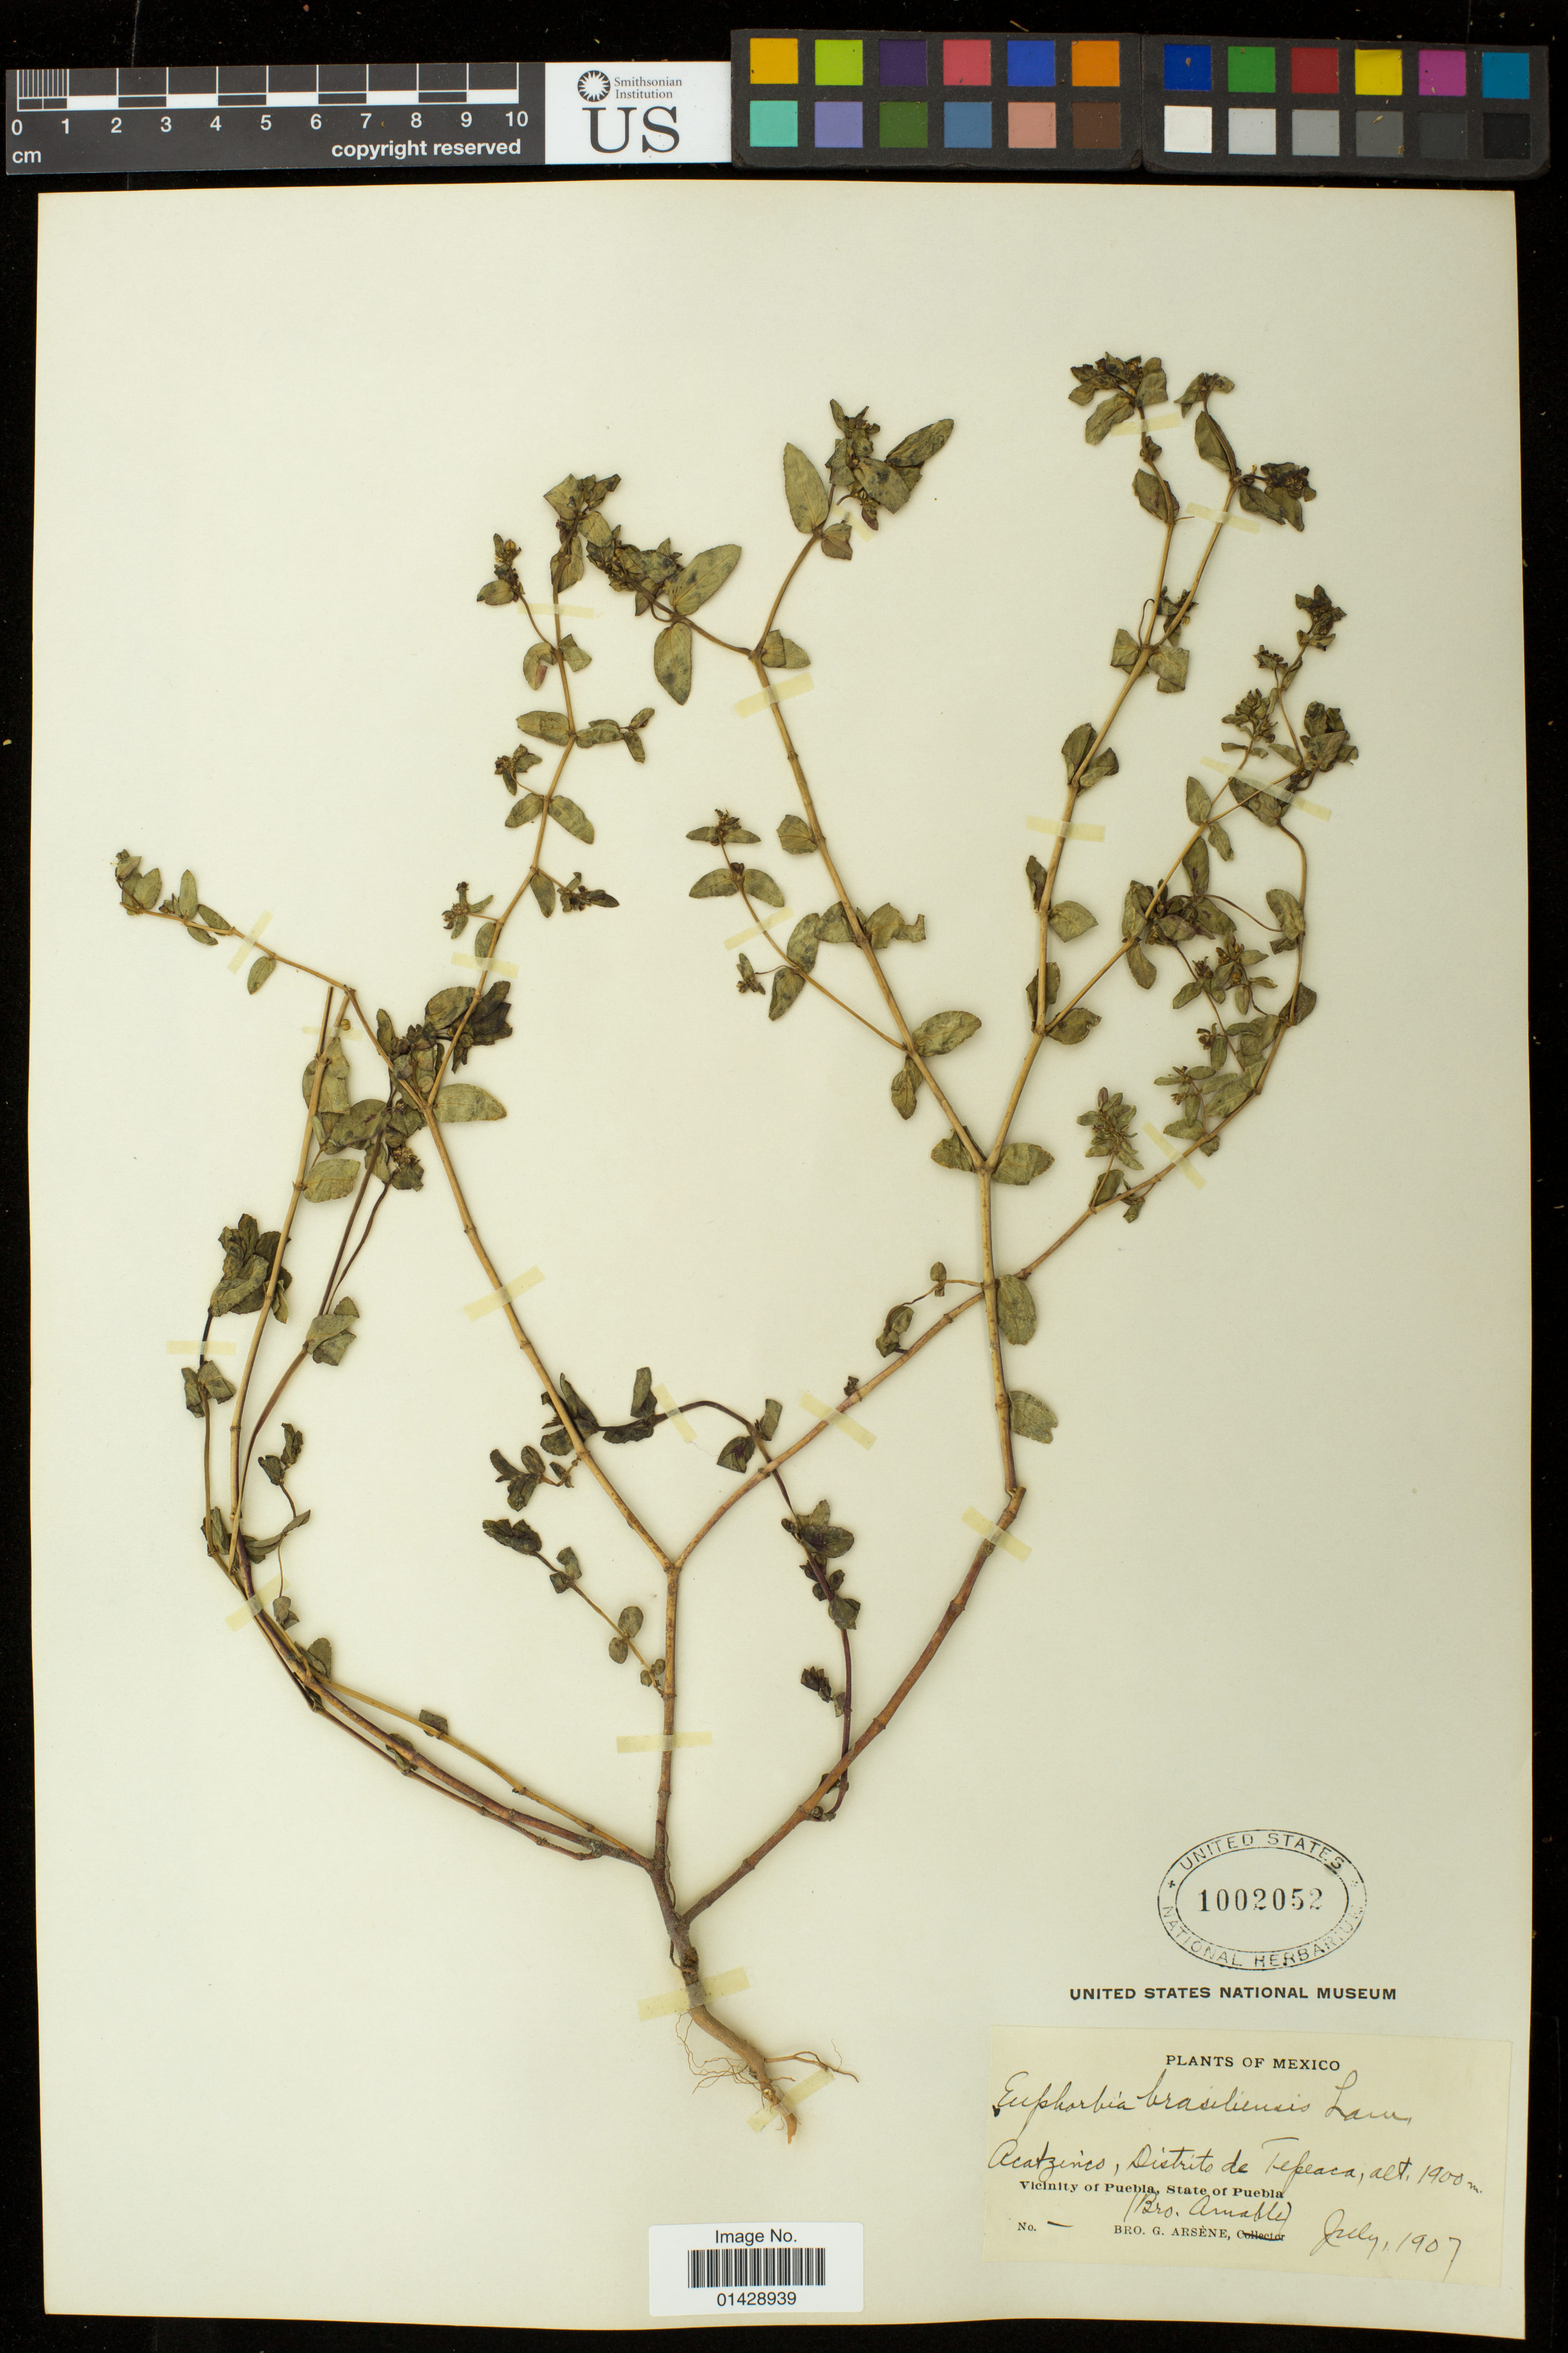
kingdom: Plantae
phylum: Tracheophyta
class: Magnoliopsida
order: Malpighiales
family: Euphorbiaceae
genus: Euphorbia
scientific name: Euphorbia hyssopifolia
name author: L.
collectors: B. Amable & Bro. G. Arsène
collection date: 1907-07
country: Mexico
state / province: Puebla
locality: Acatzinco, Distrito de Tepaca; Vicinity of Puebla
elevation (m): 1900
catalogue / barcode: US 1002052